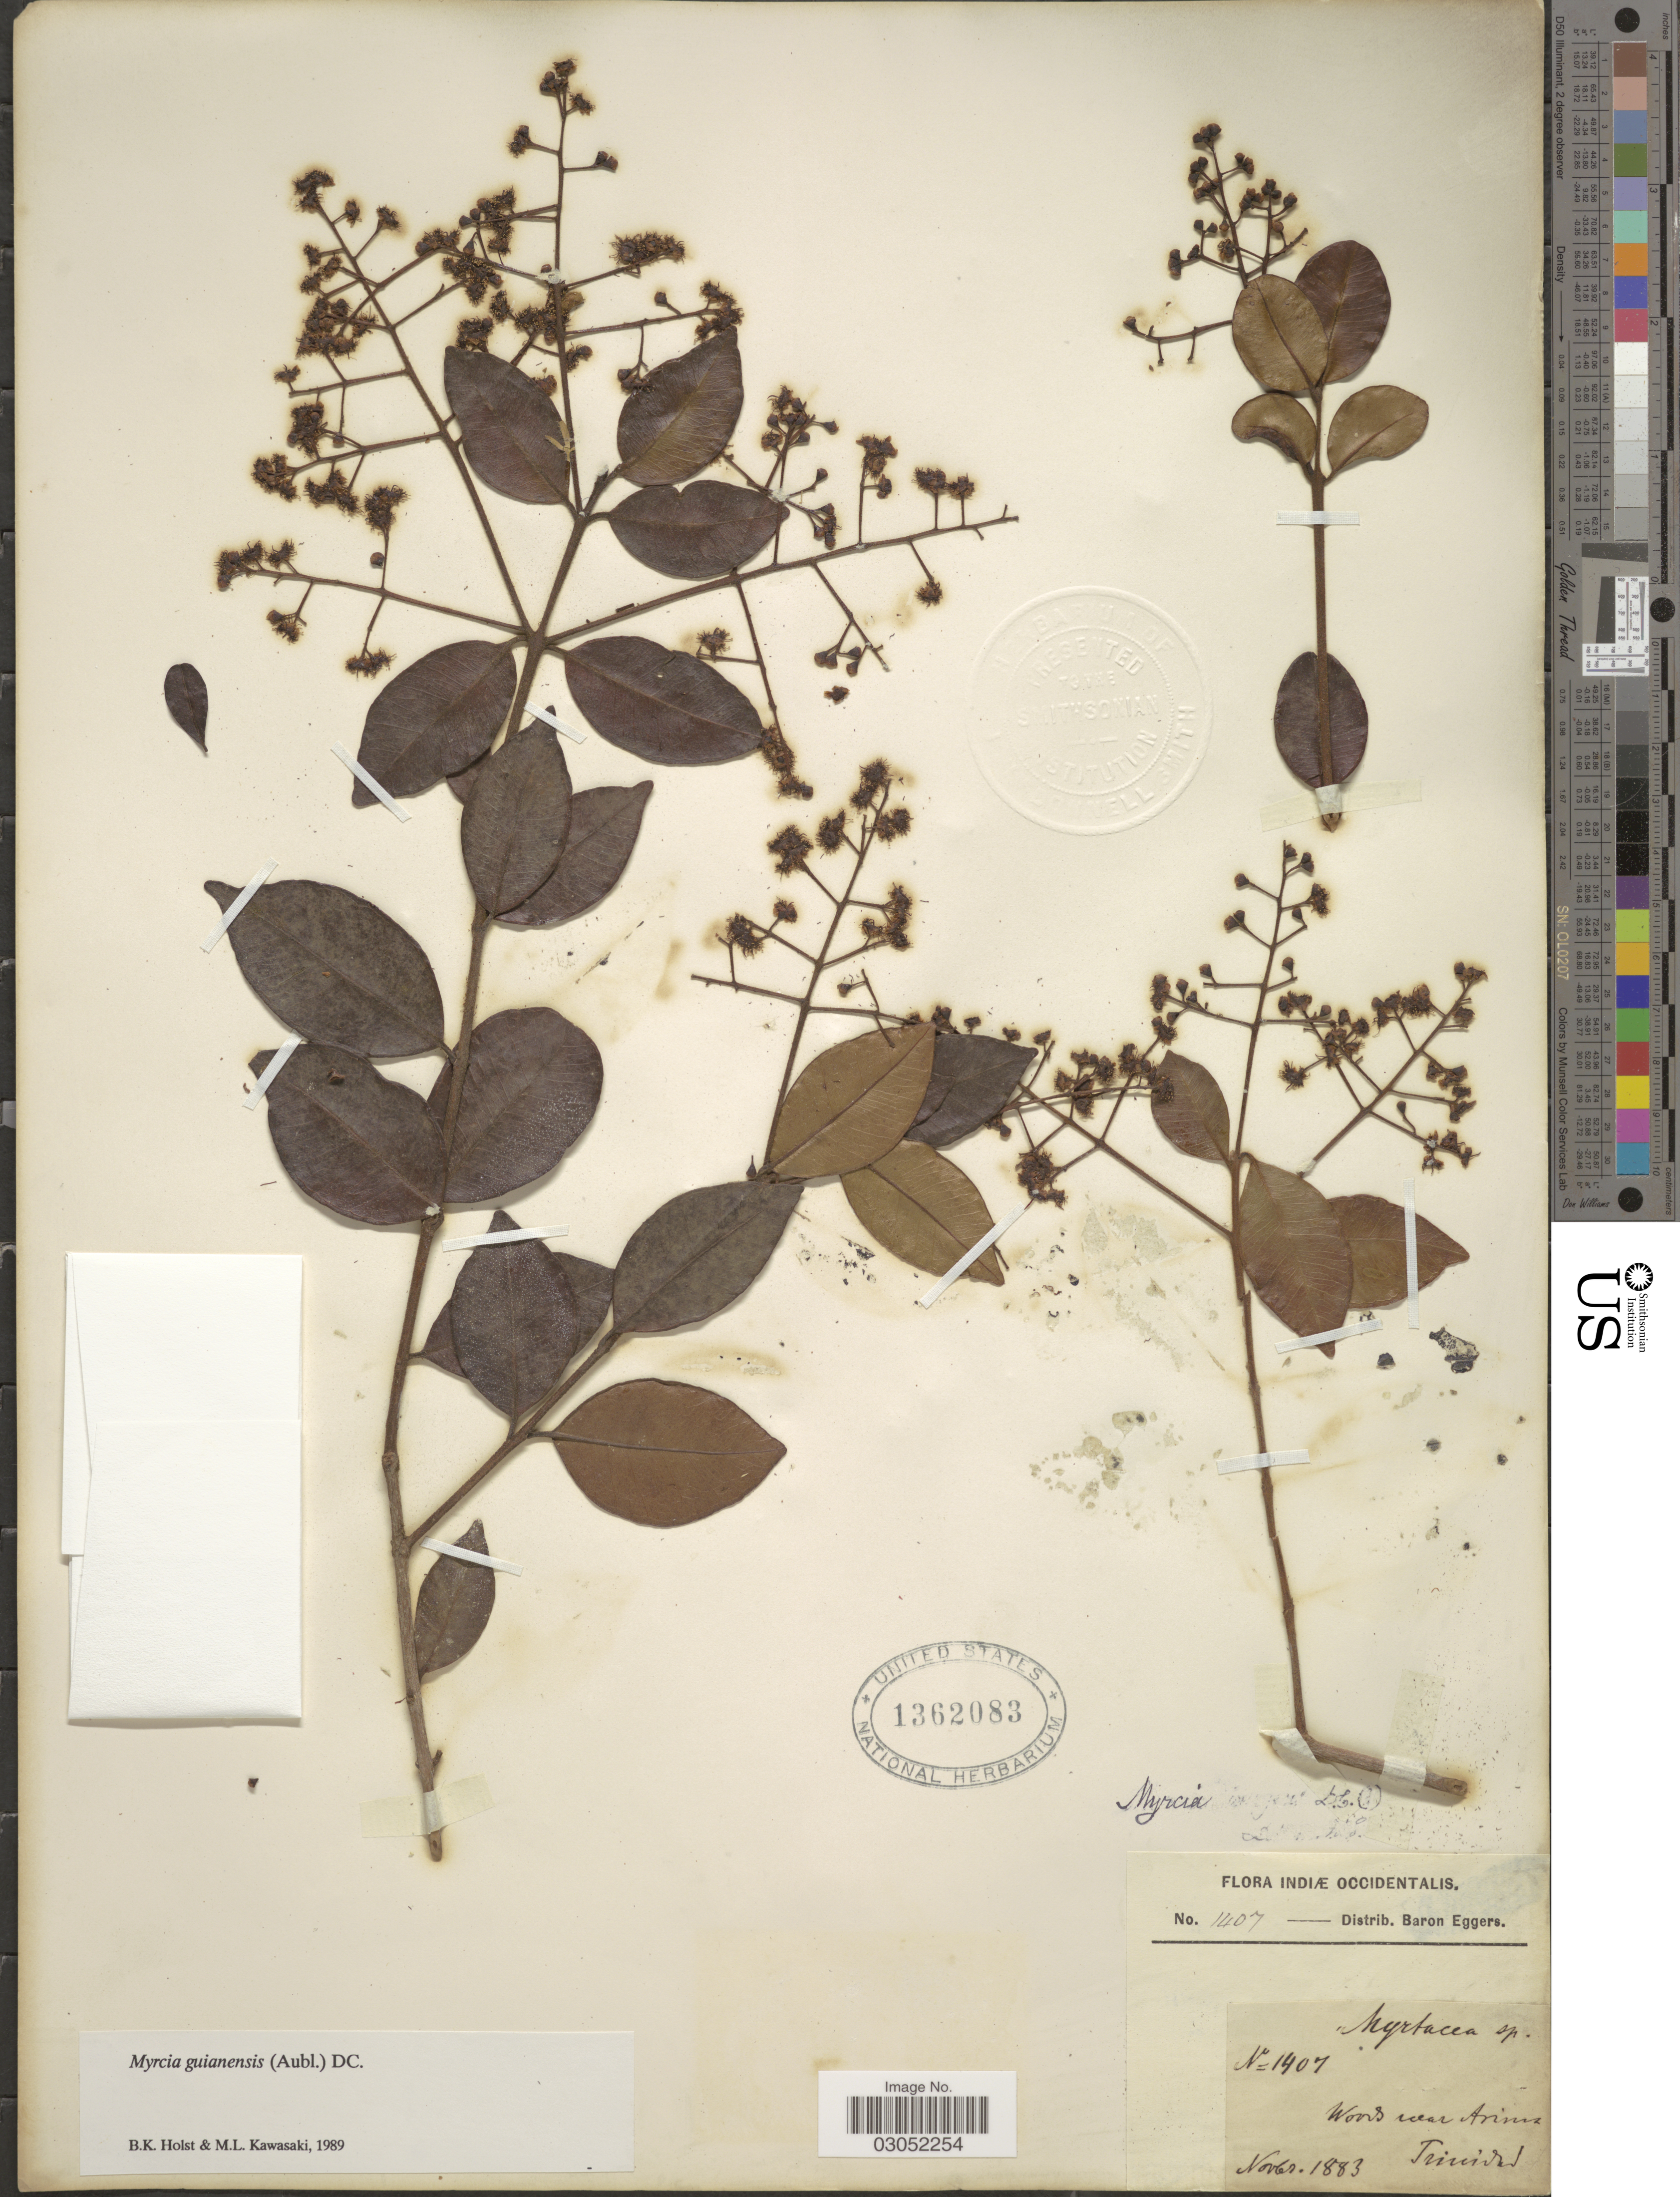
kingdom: Plantae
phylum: Tracheophyta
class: Magnoliopsida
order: Myrtales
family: Myrtaceae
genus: Myrcia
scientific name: Myrcia guianensis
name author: (Aubl.) DC.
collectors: H. F. A. von Eggers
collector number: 1407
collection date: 1883-11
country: Trinidad and Tobago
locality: Indiæ Occidentalis. Woods near Arima. Trinidad.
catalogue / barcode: US 1362083